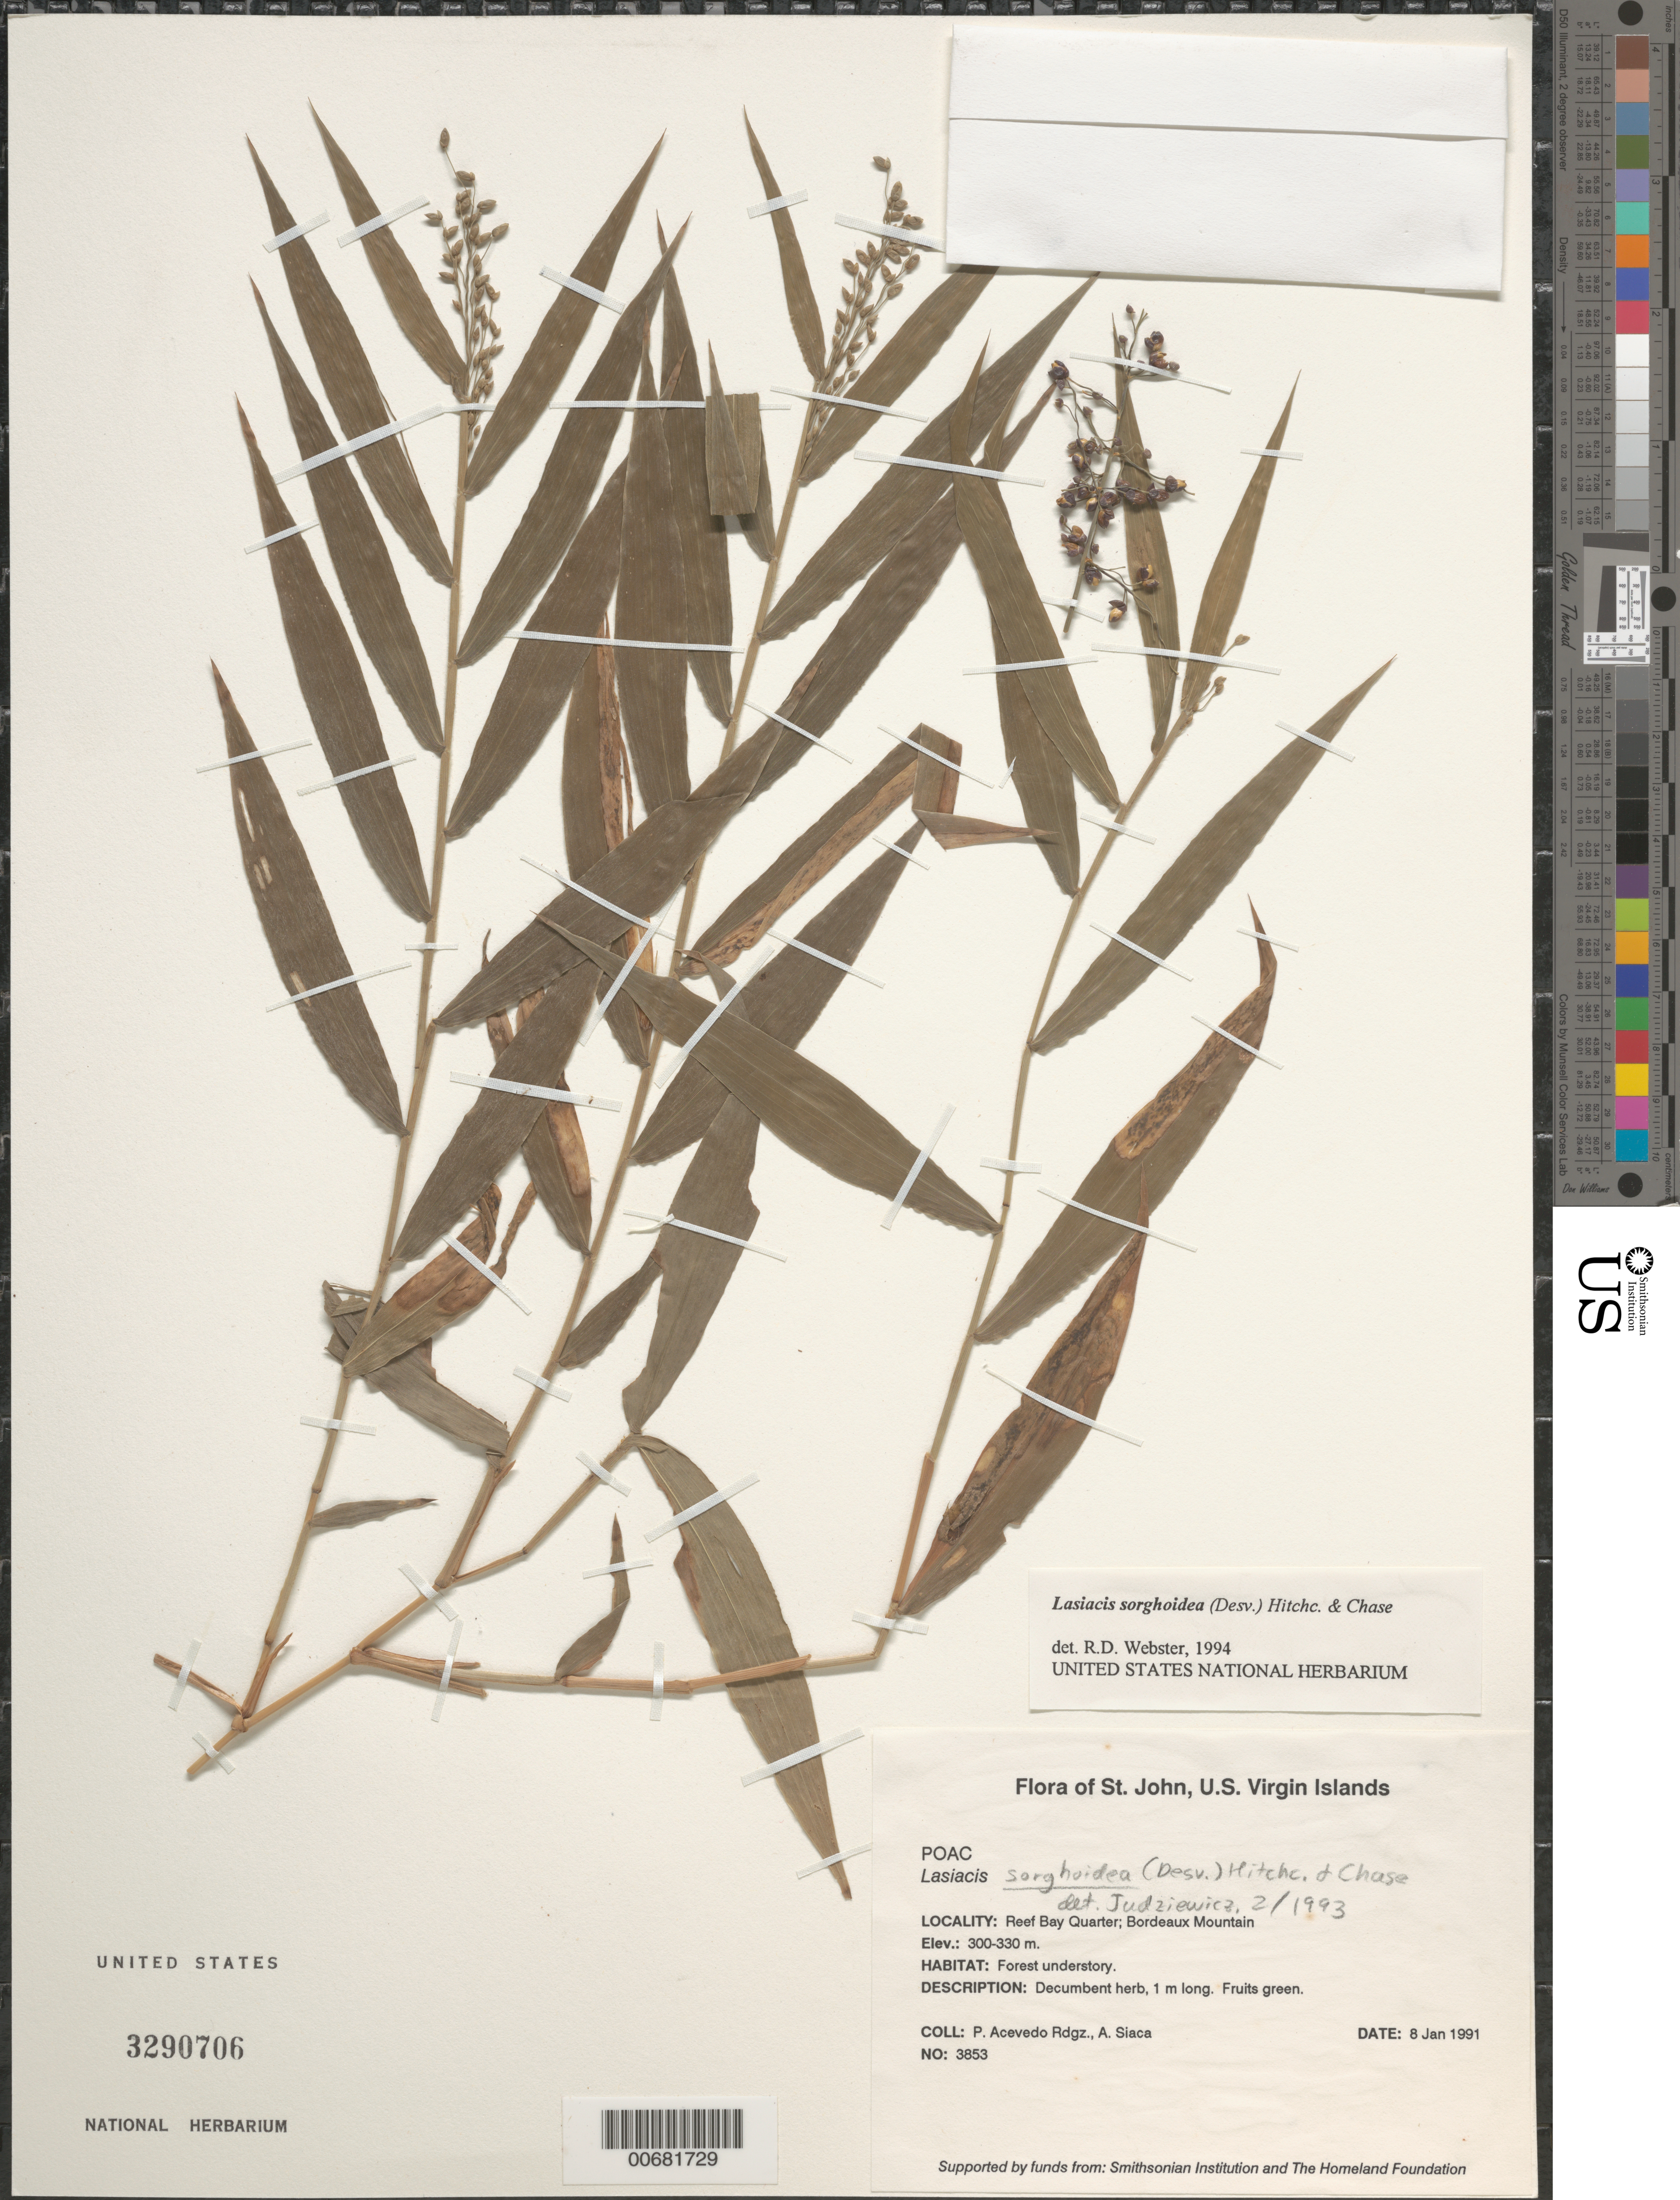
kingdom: Plantae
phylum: Tracheophyta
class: Liliopsida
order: Poales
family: Poaceae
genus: Lasiacis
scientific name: Lasiacis sorghoidea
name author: (Desv. ex Ham.) Hitchc. & Chase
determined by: Judziewicz, E. J.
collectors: P. Acevedo-Rodr. & A. Siaca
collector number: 3853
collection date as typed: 08 Jan 1991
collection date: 1991-01-08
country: U.S. Virgin Islands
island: St. John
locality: Reef Bay Quarter; Bordeaux Mountain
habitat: Forest understory.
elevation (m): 300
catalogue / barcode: US 3290706